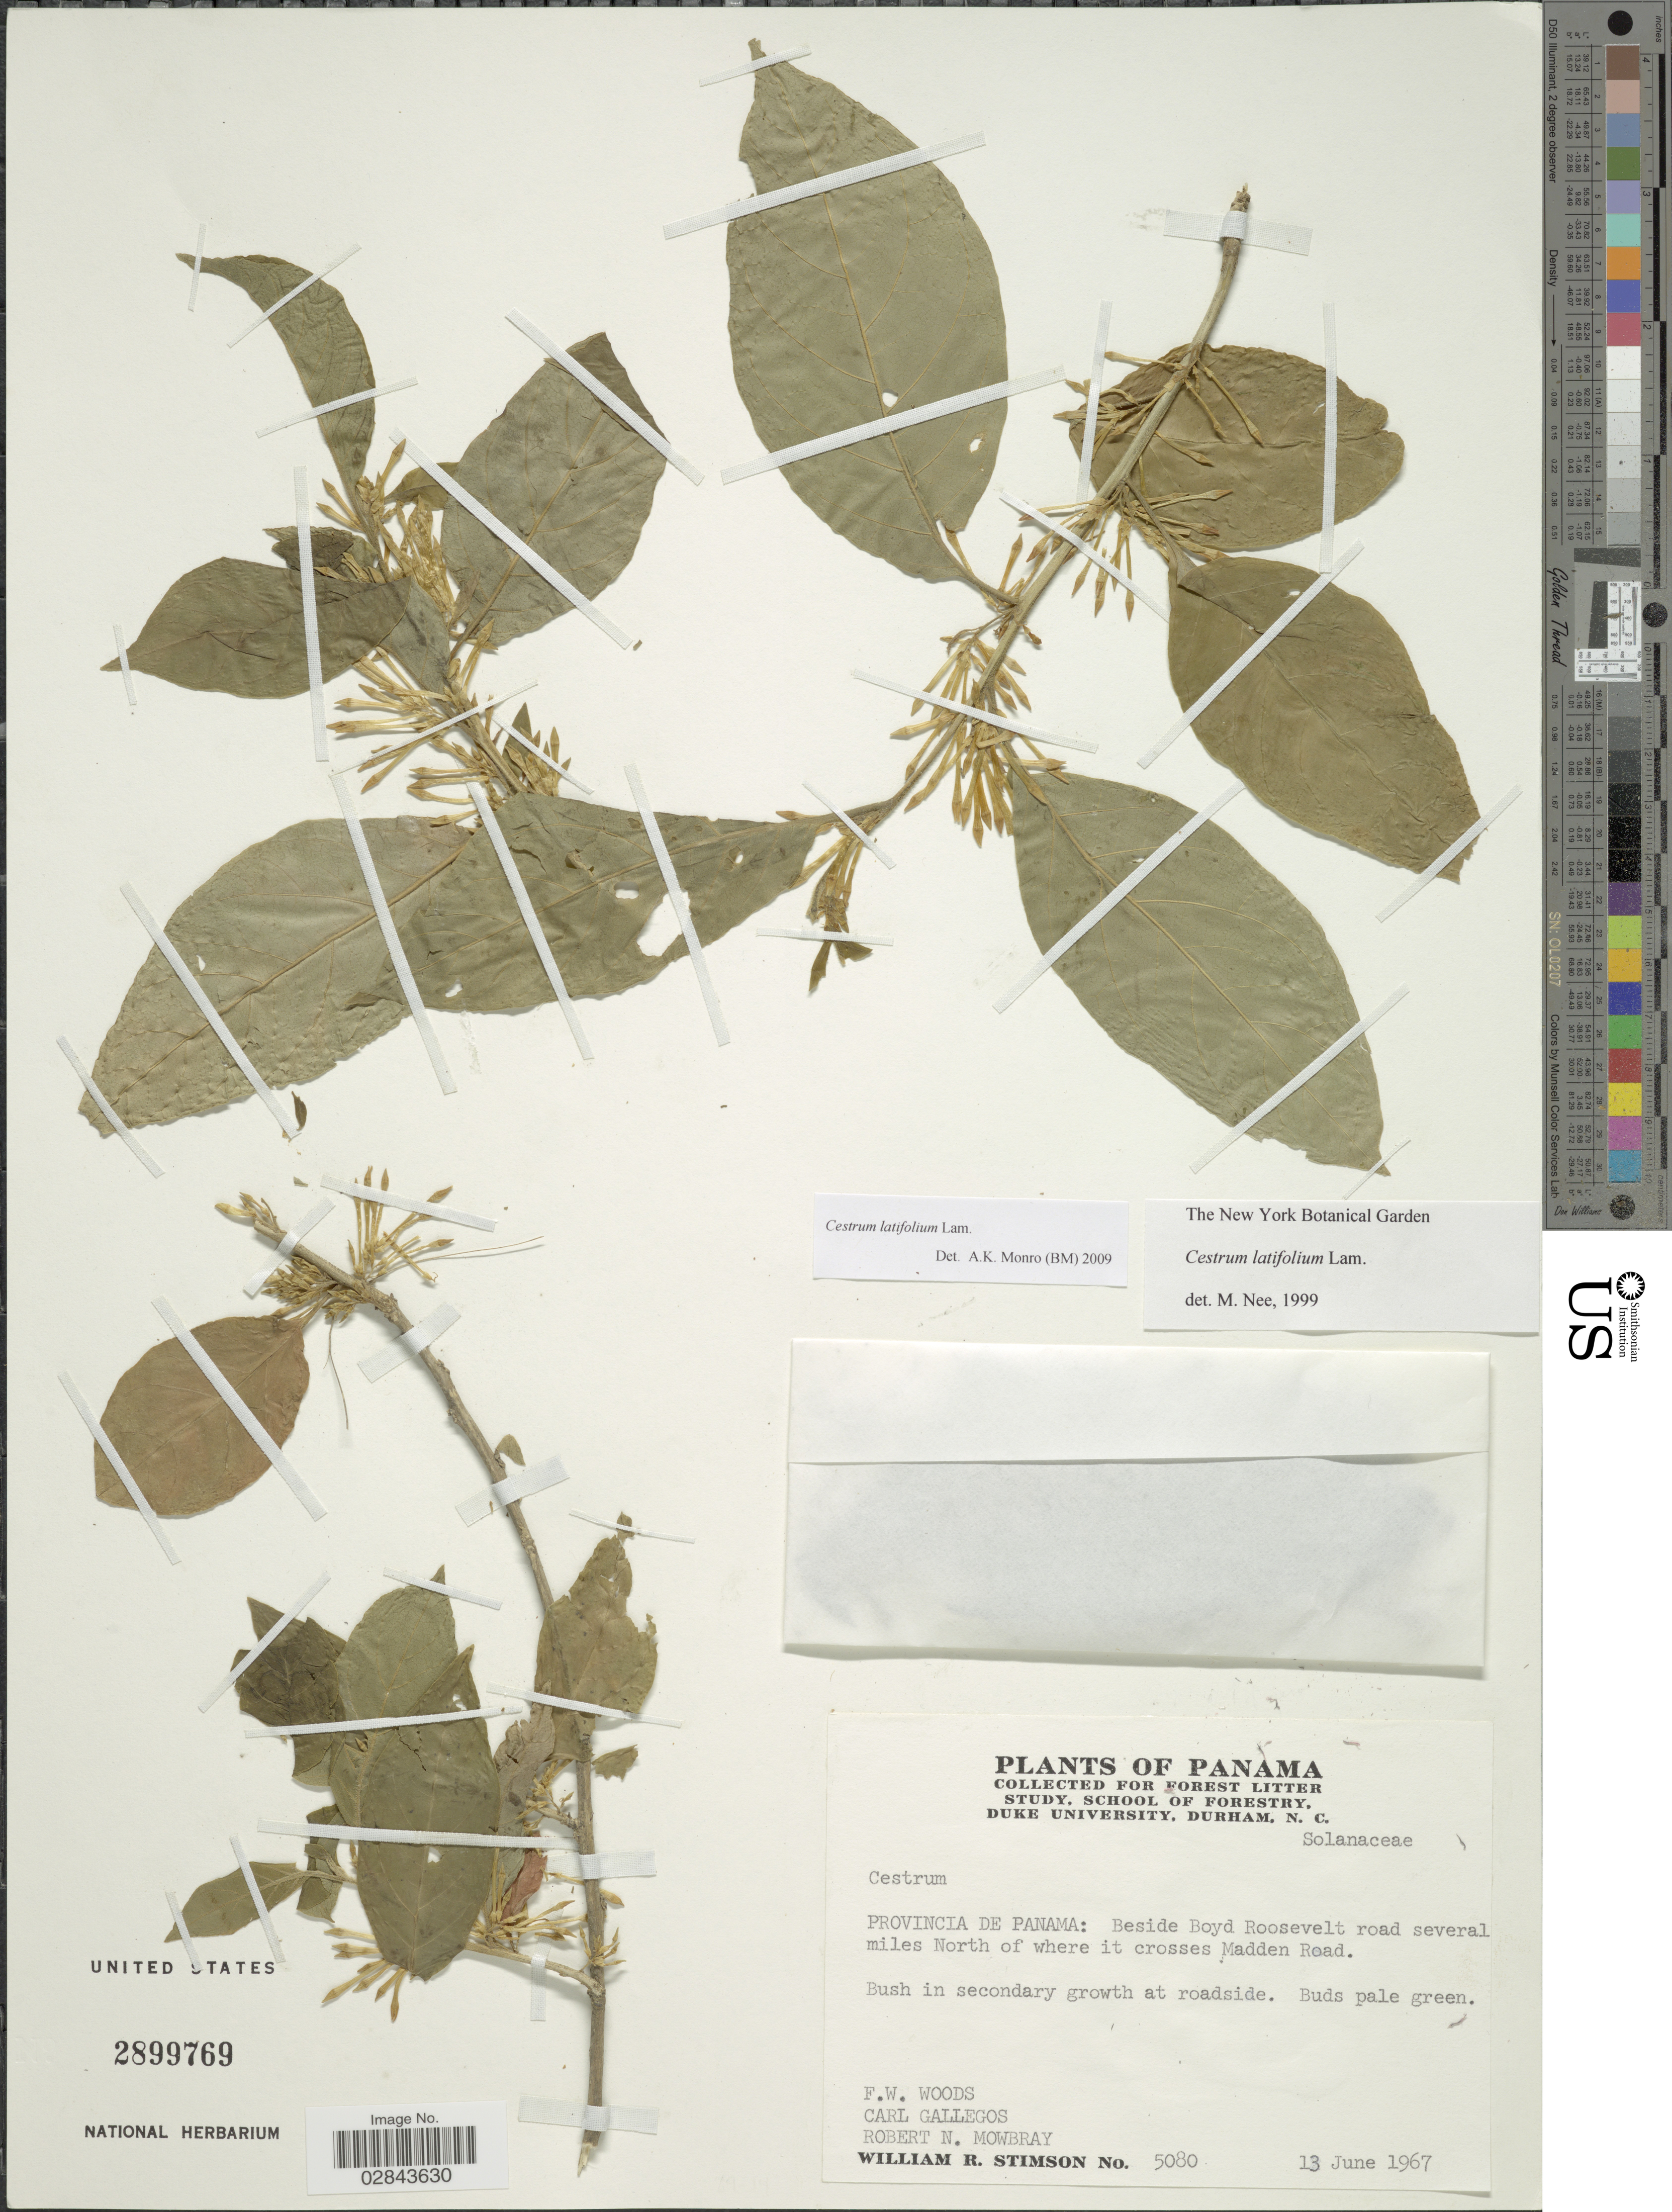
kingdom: Plantae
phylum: Tracheophyta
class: Magnoliopsida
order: Solanales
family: Solanaceae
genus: Cestrum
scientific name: Cestrum latifolium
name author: Lam.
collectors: W. R. Stimson, F. W. Woods, C. Gallegos & R. Mowbray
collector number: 5080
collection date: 1967-06-13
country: Panama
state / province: Panamá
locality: Provincia Panama: Beside Boyd Roosevelt road several miles North of where it crosses Madden Road.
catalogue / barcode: US 2899769